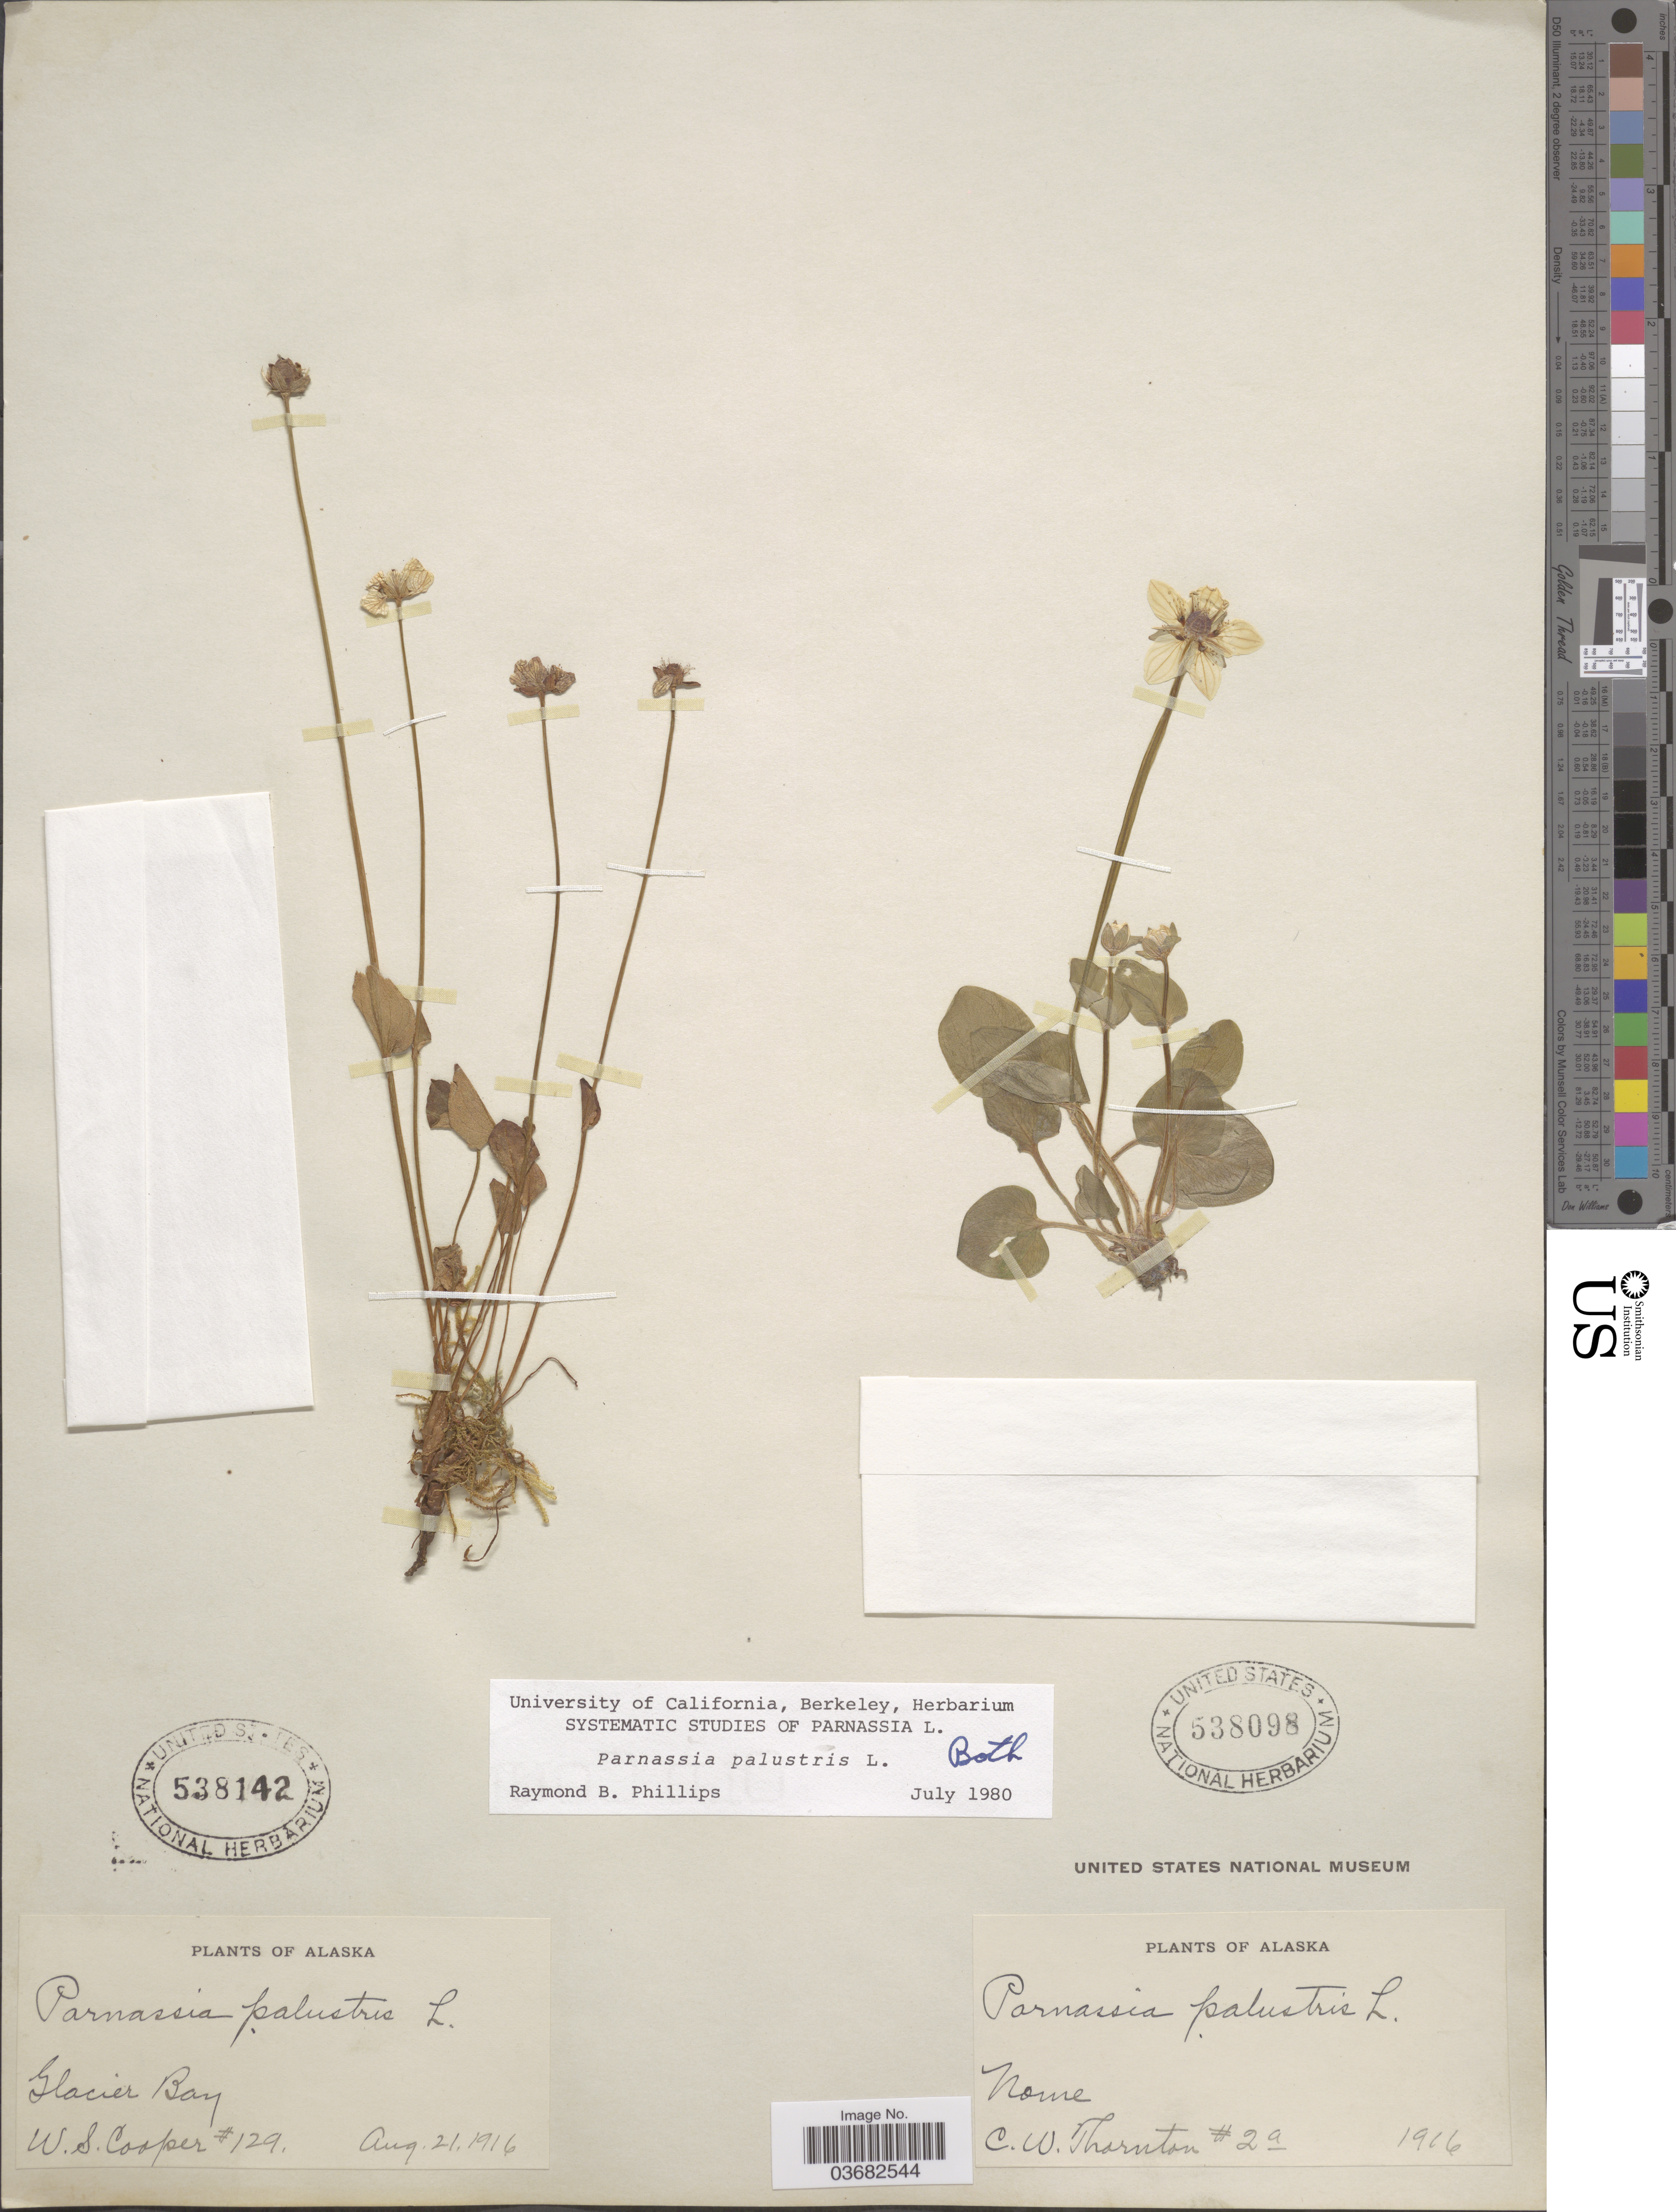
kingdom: Plantae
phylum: Tracheophyta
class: Magnoliopsida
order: Celastrales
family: Parnassiaceae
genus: Parnassia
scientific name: Parnassia palustris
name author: L.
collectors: C. Thornton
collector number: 2a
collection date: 1916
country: United States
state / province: Alaska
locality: Nome.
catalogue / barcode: US 538098-2